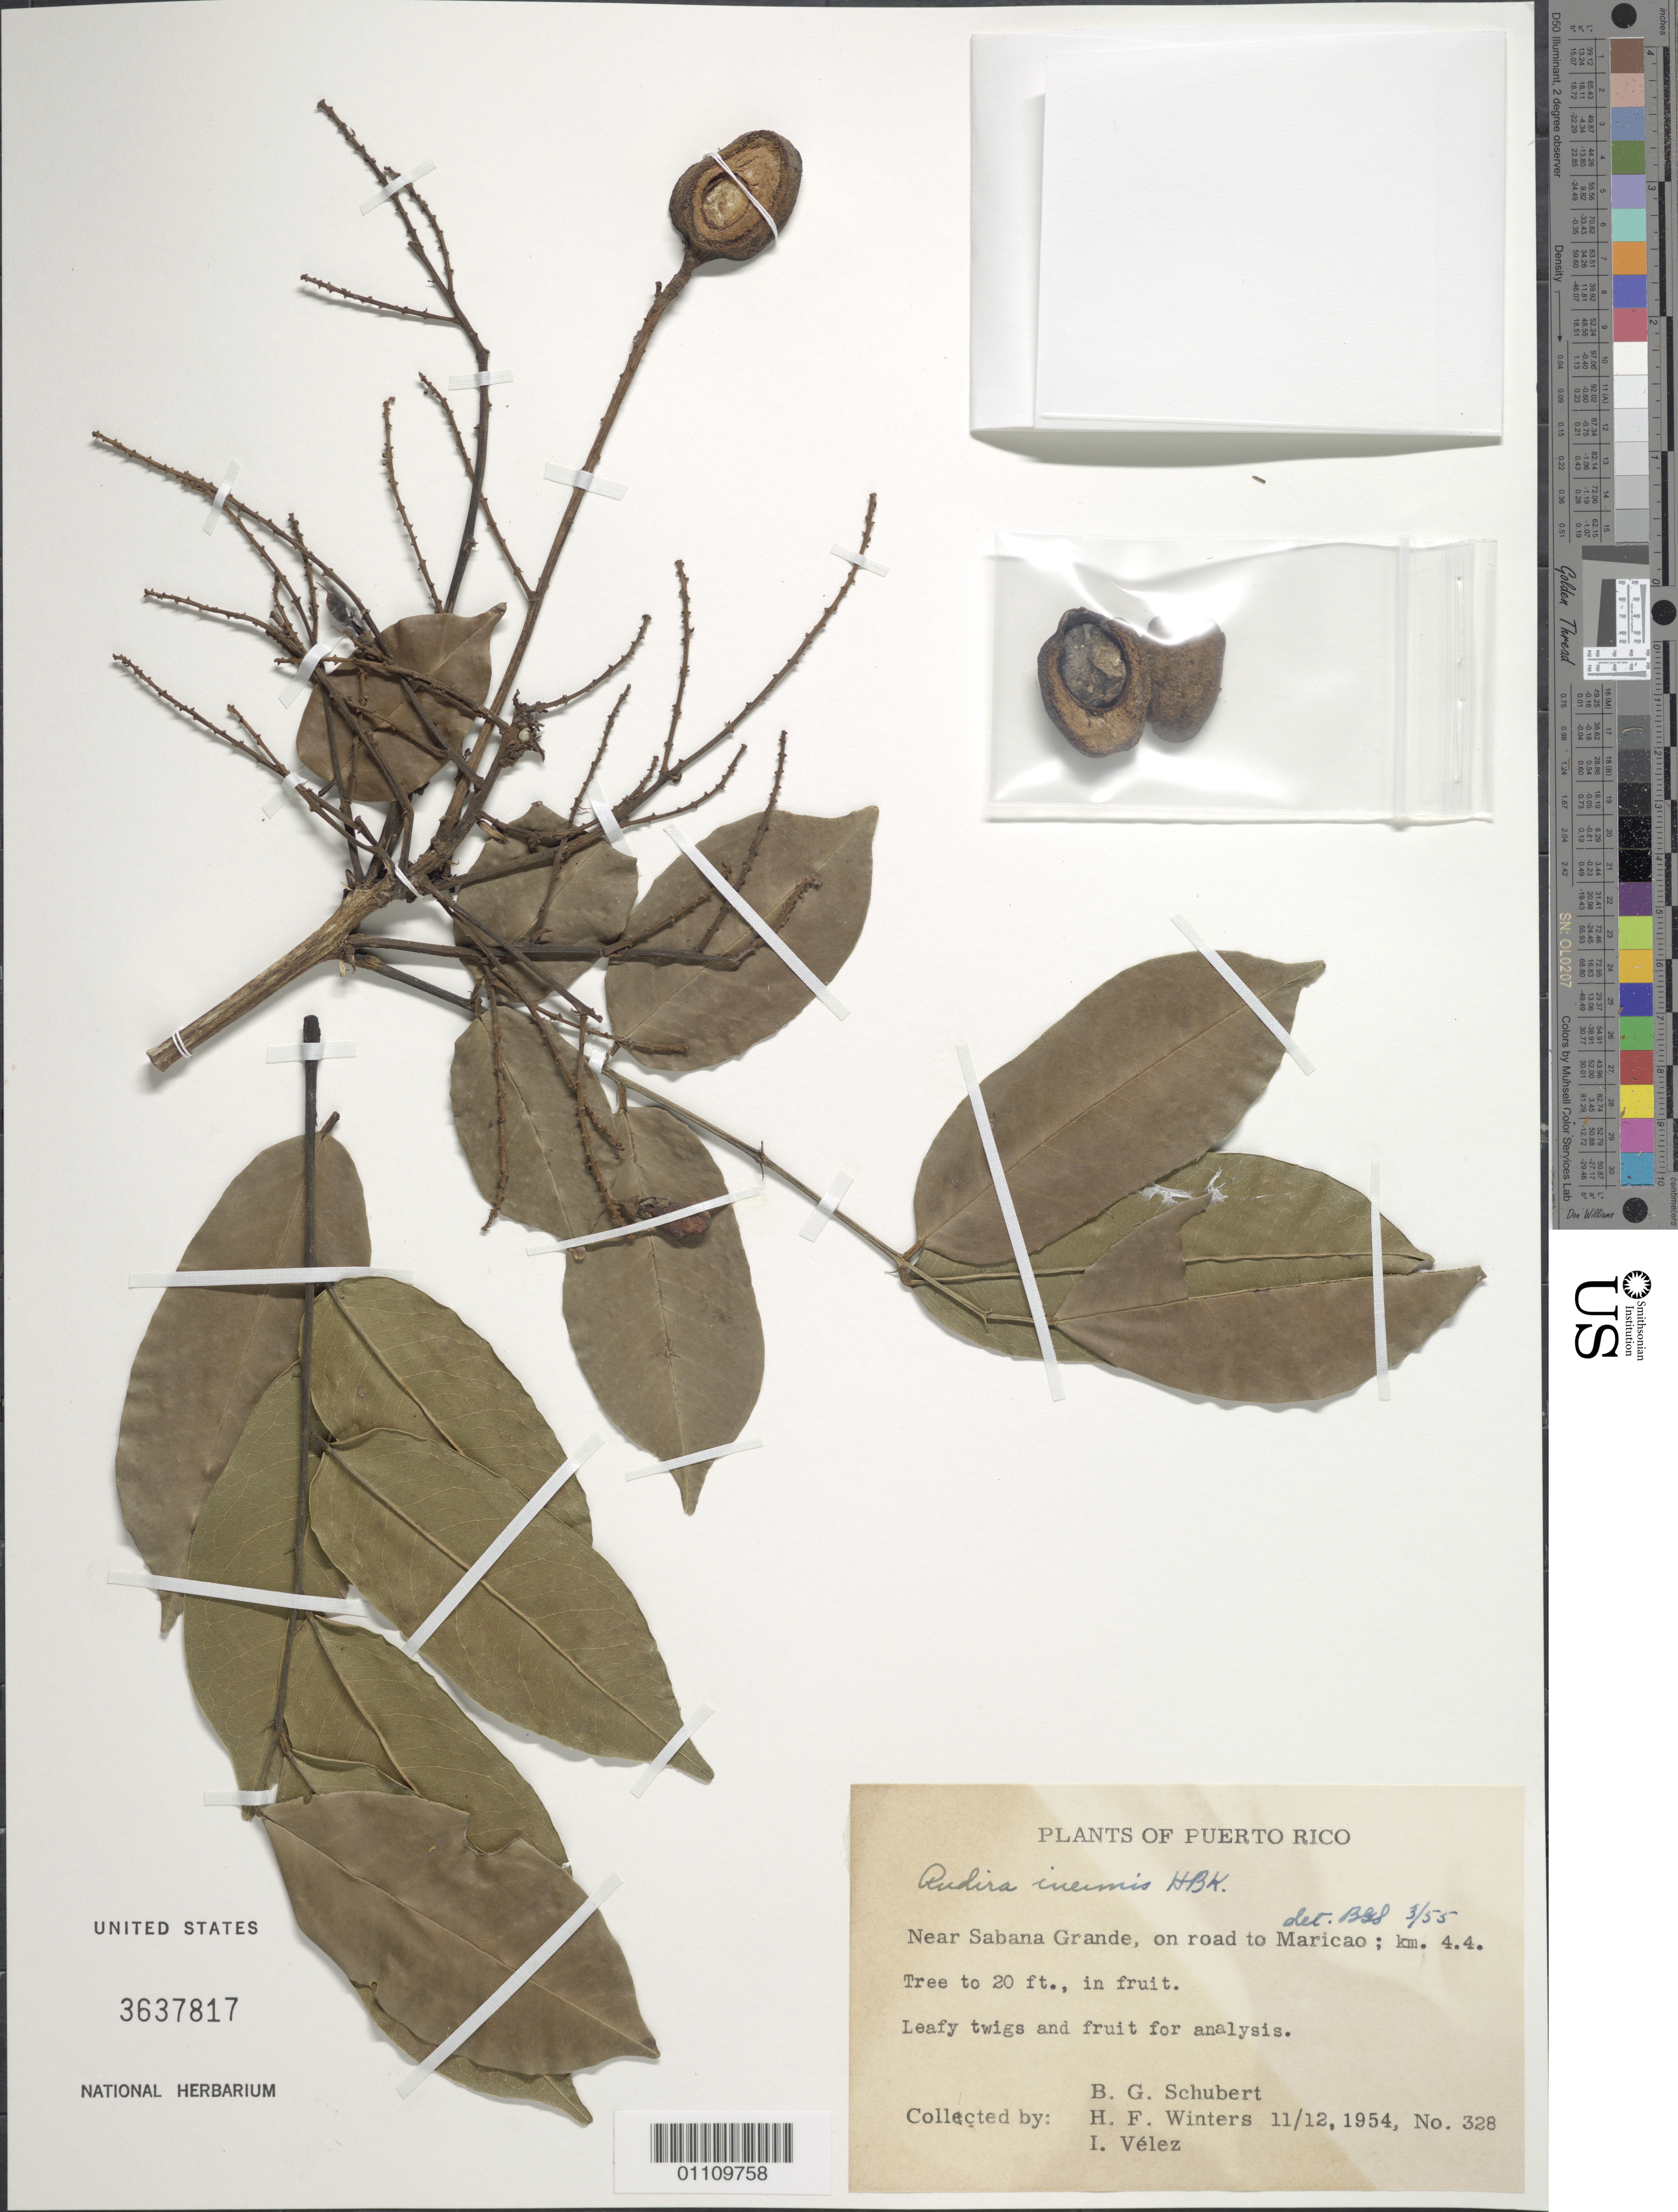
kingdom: Plantae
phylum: Tracheophyta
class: Magnoliopsida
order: Fabales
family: Fabaceae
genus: Andira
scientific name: Andira inermis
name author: (W. Wright) Kunth ex DC.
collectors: B. Schubert, H. Winters & I. Velez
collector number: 328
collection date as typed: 12 Nov 1954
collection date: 1954-11-12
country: Puerto Rico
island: Puerto Rico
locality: Sabana Grande, near; on road to Maricao, km 4.4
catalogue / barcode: US 3637817